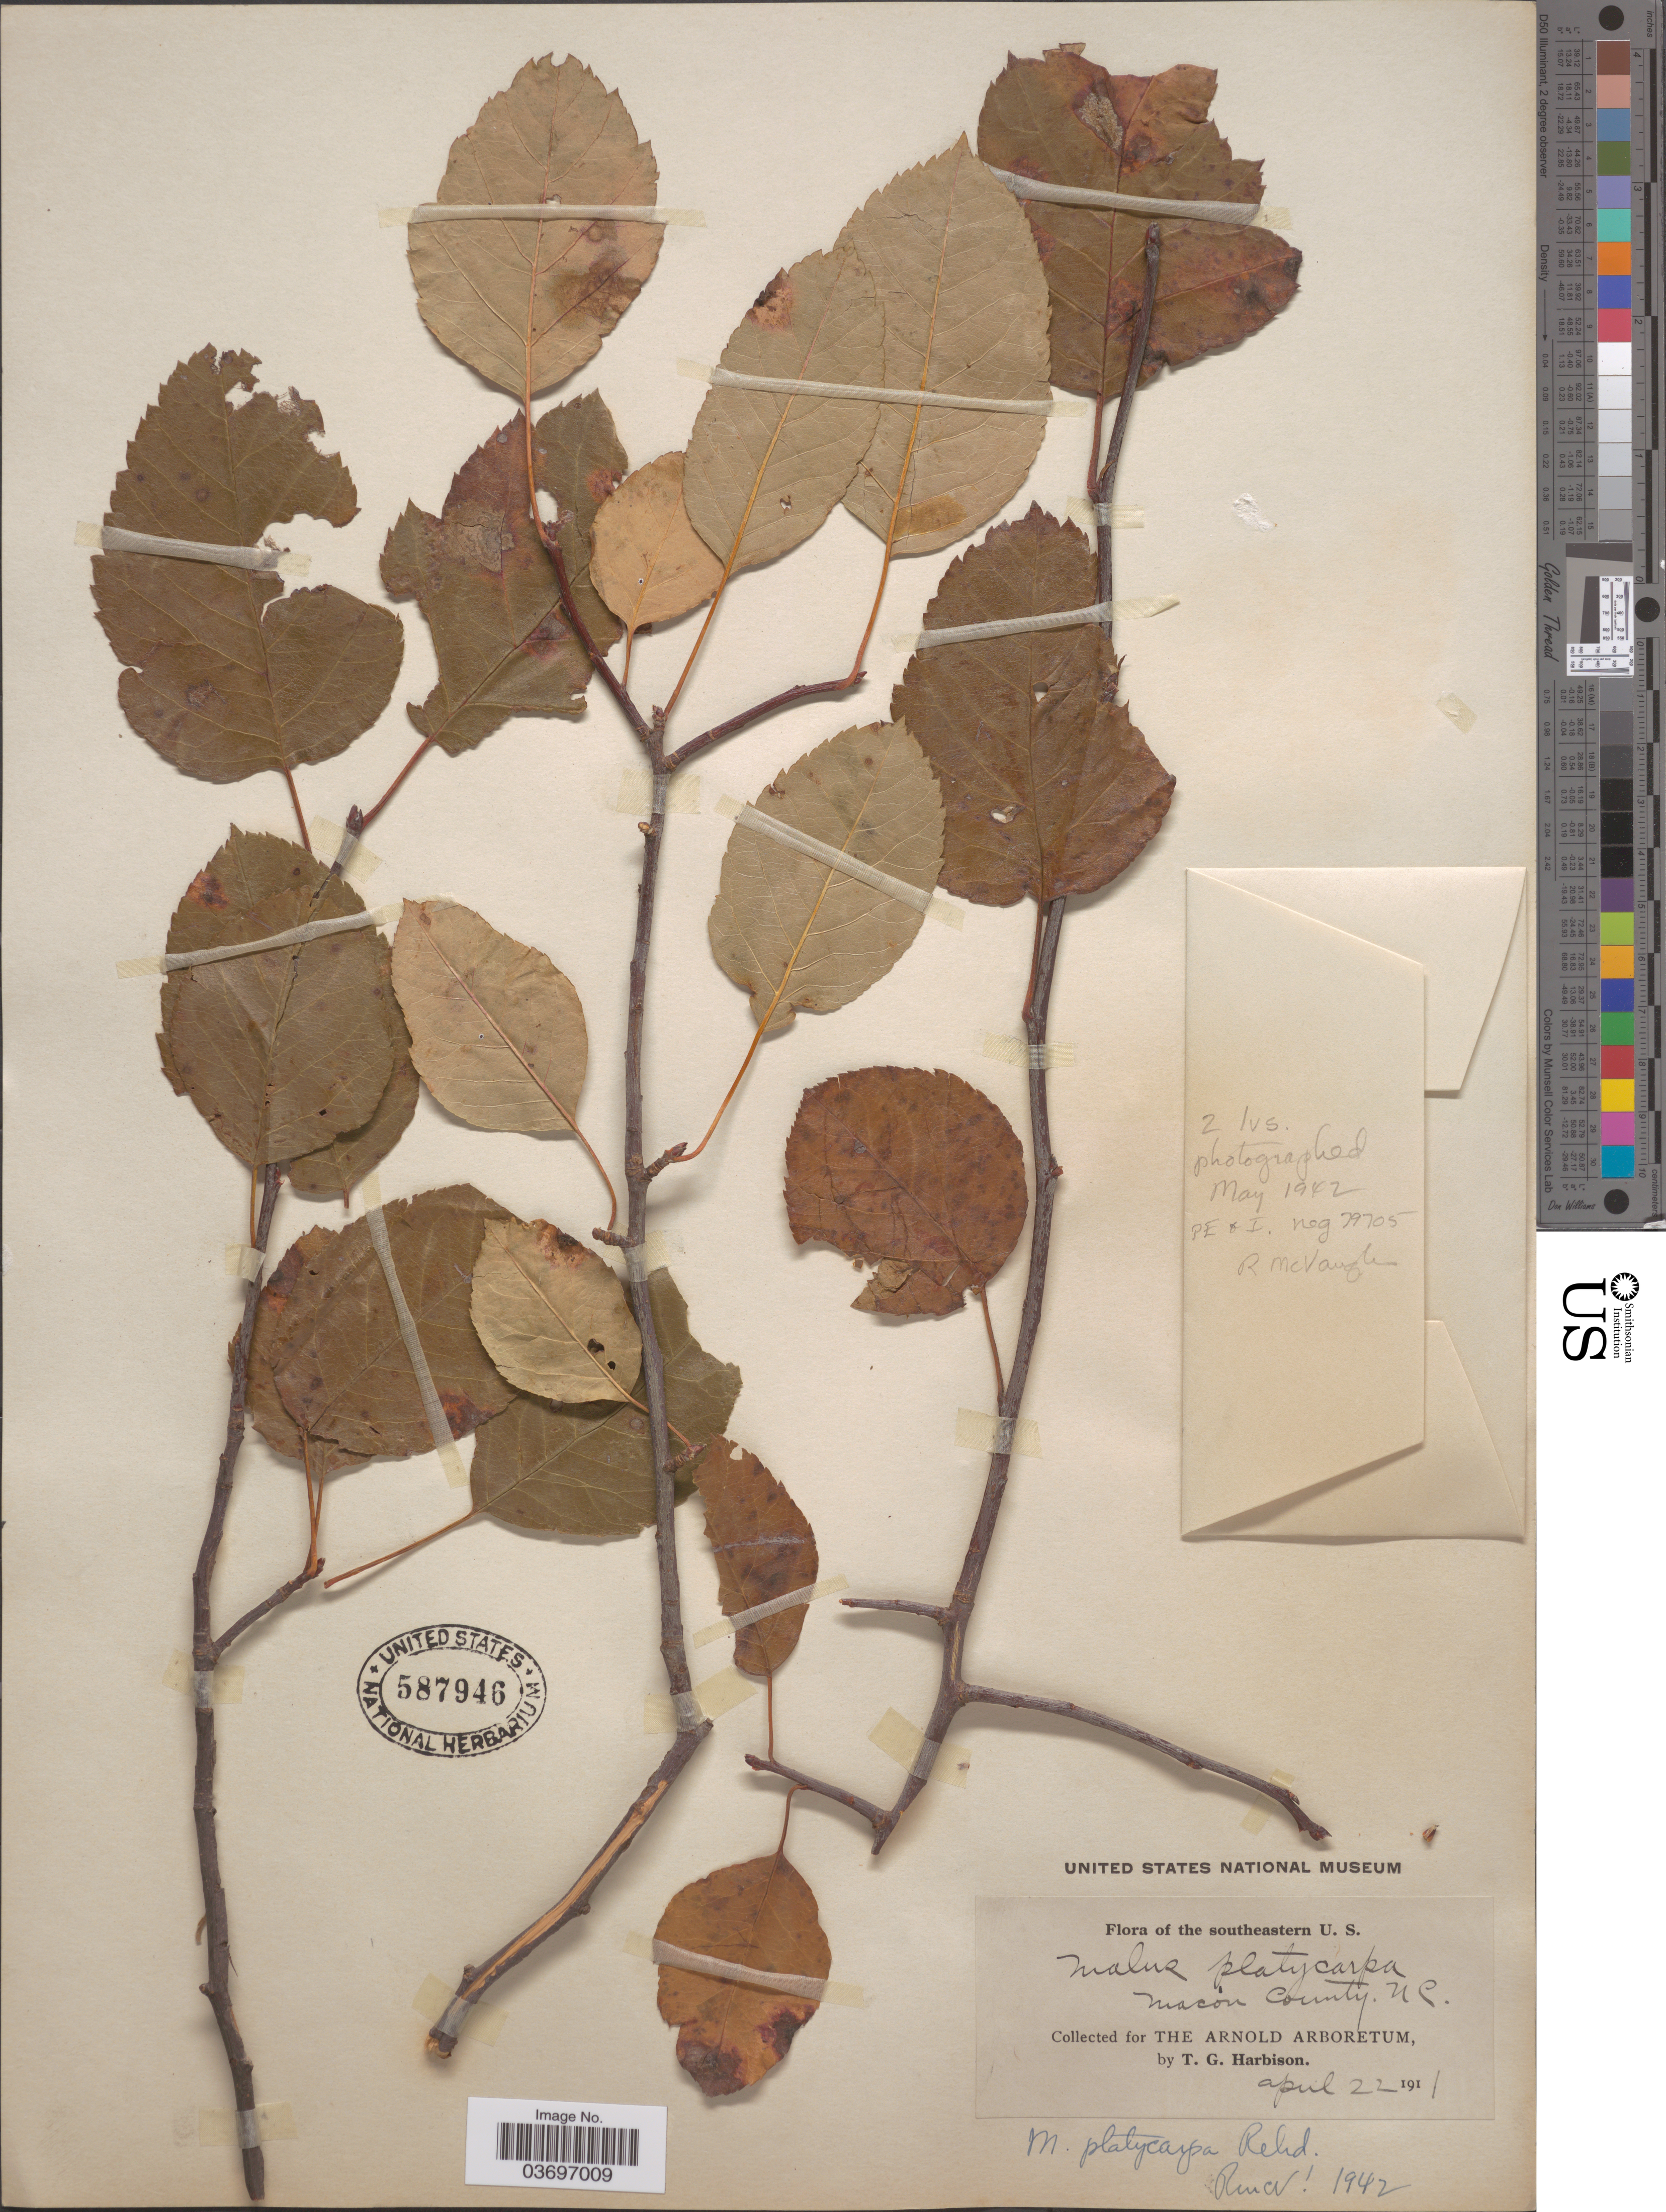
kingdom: Plantae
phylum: Tracheophyta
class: Magnoliopsida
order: Rosales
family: Rosaceae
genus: Malus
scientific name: Malus platycarpa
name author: Rehder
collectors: T. Harbison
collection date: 1911-04-22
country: United States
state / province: North Carolina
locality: Macon County.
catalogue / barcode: US 587946